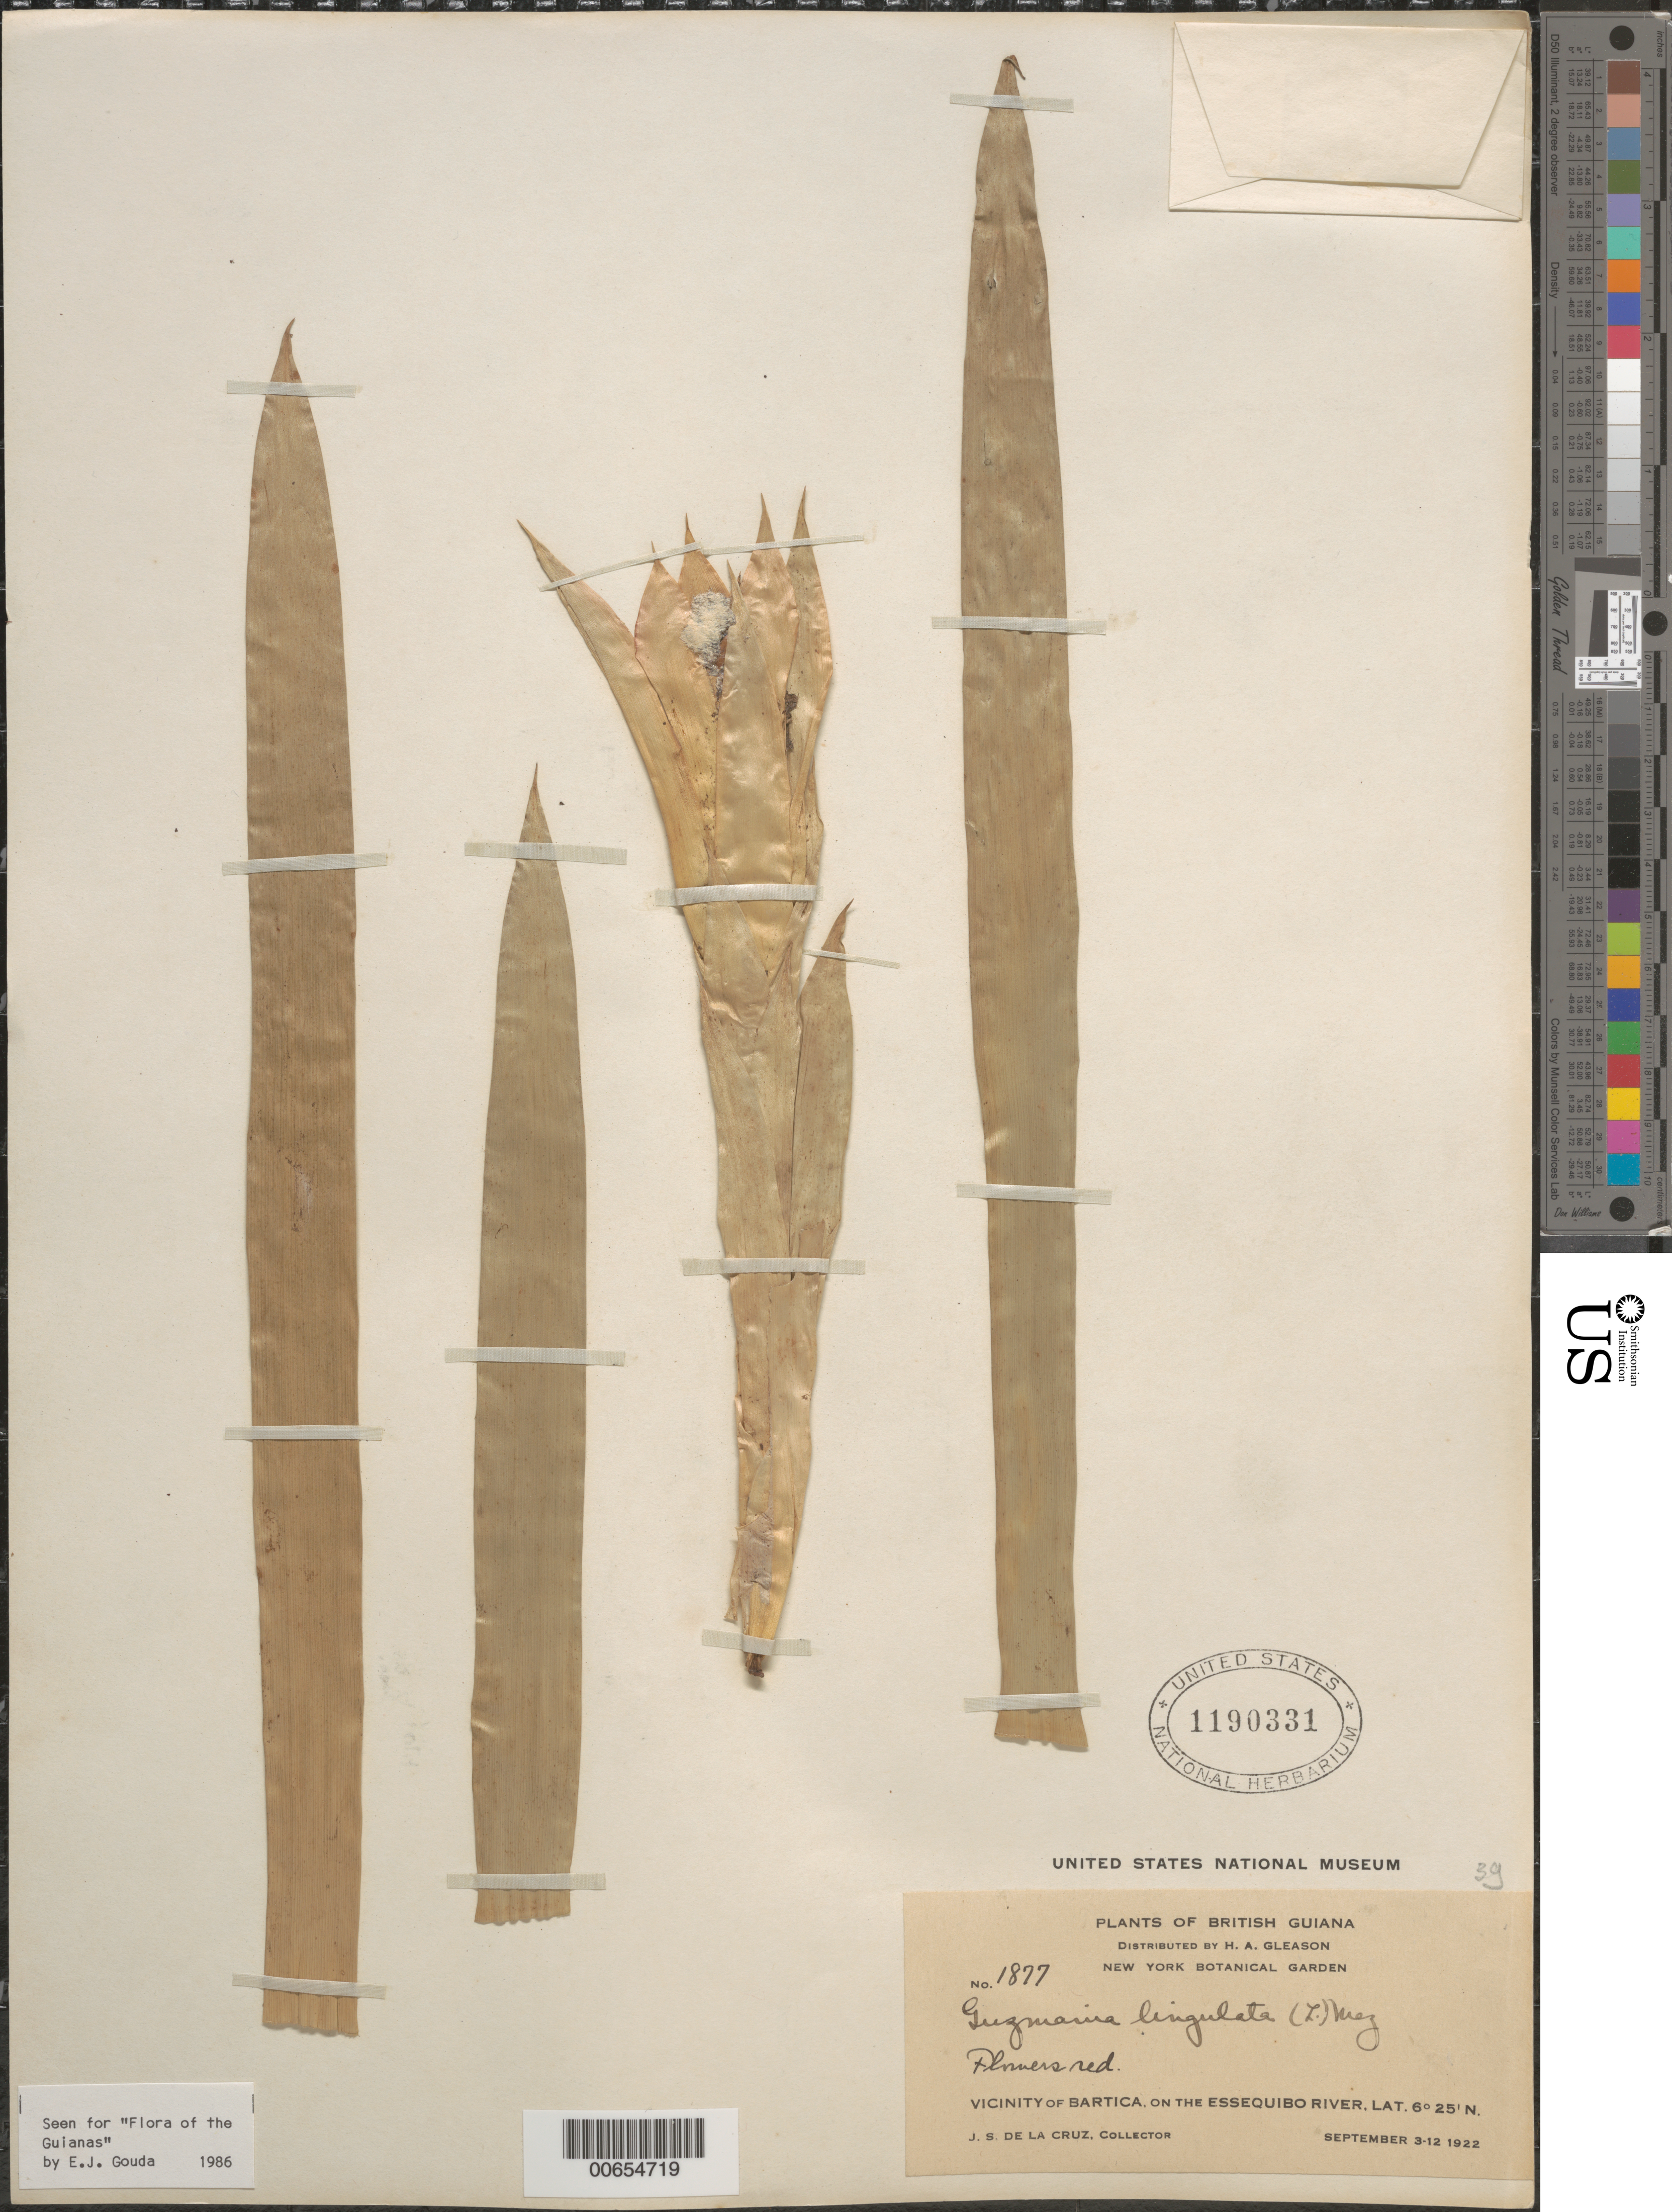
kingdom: Plantae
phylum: Tracheophyta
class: Liliopsida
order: Poales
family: Bromeliaceae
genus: Guzmania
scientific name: Guzmania lingulata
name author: (L.) Mez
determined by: Gouda, E. J.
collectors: J. S. de la Cruz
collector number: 1877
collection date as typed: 3-Sep-22 to 12-Sep-22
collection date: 1922-09-03/1922-09-12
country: Guyana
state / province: Cuyuni-Mazaruni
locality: Bartica, vic., on the Essequibo River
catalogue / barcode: US 1190331